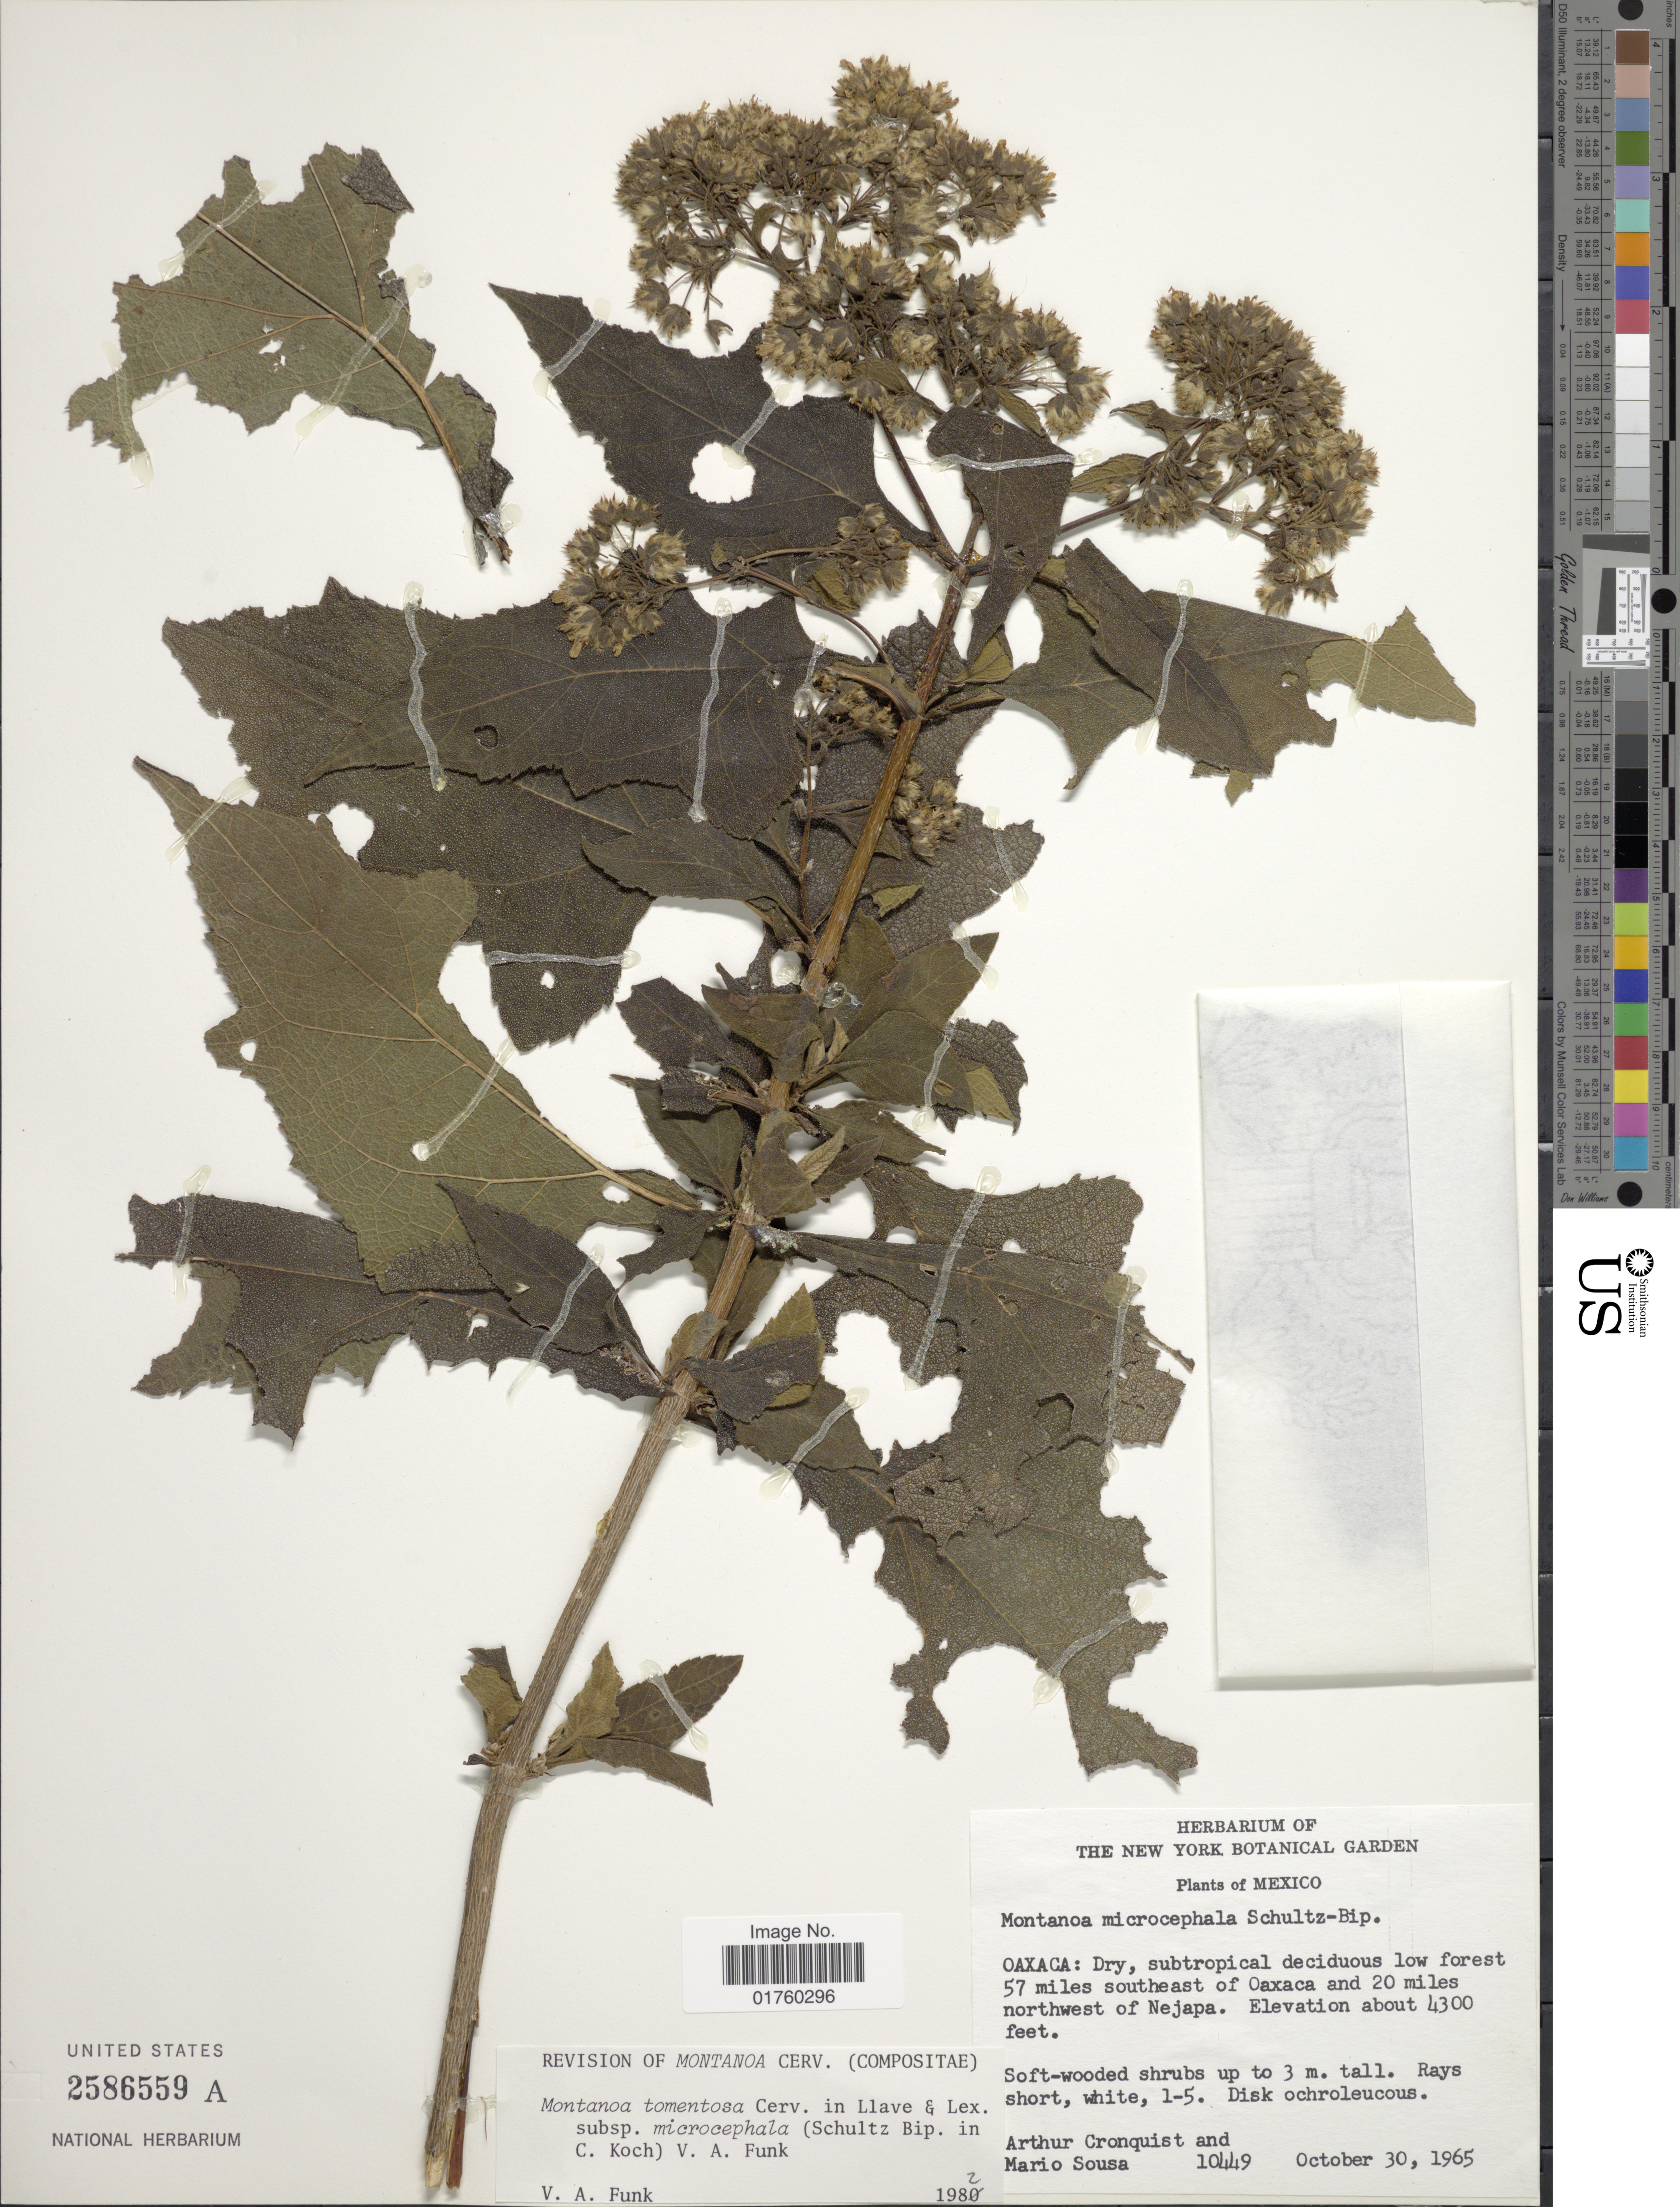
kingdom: Plantae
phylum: Tracheophyta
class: Magnoliopsida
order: Asterales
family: Asteraceae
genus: Montanoa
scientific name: Montanoa tomentosa subsp. microcephala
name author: (Sch. Bip.) B.L. Turner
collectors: A. J. Cronquist & M. Sousa S.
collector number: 10449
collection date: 1965-10-30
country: Mexico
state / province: Oaxaca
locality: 57 miles southeast of Oaxaca and 20 miles northwest of Nejapa.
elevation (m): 1311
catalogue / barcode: US 2586559A